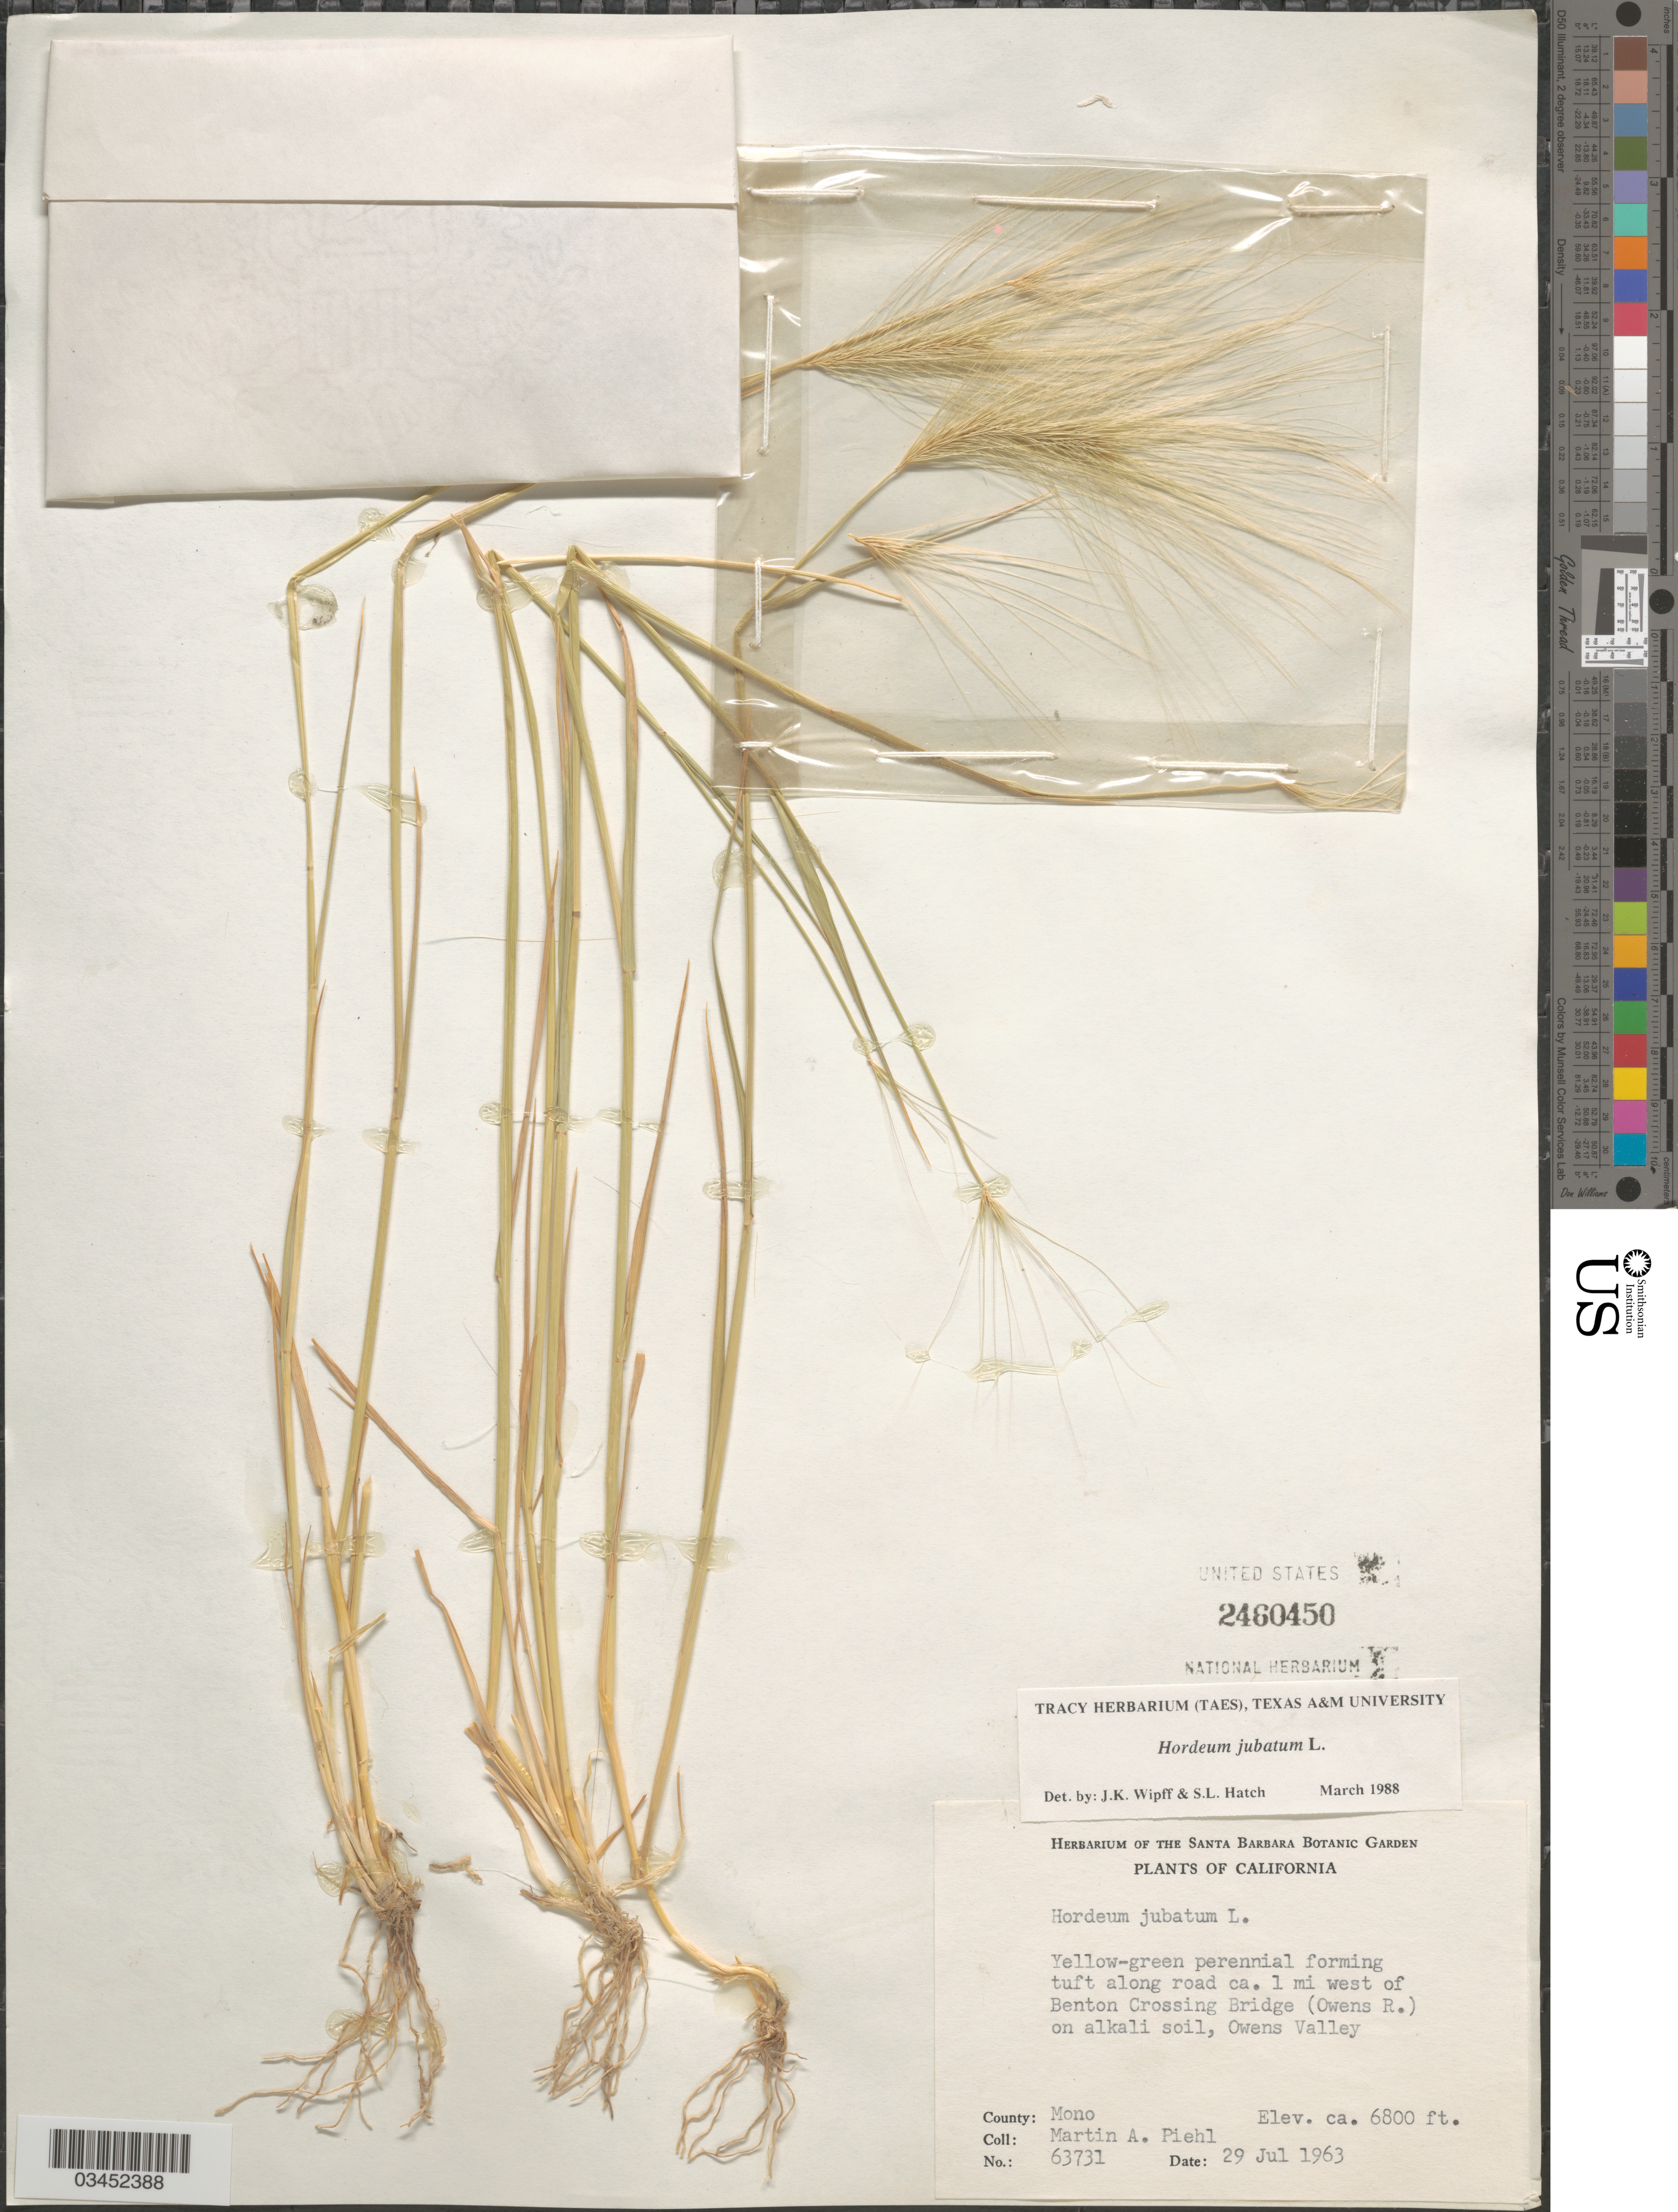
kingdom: Plantae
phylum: Tracheophyta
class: Liliopsida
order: Poales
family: Poaceae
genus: Hordeum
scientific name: Hordeum jubatum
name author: L.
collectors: M. Piehl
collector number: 63731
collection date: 1963-07-29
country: United States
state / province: California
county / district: Mono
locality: Along road ca. 1 mi west of Benton Crossing Bridge (Owens R.) on alkali soil, Owens Valley. County: Mono.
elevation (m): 2073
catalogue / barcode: US 2460450